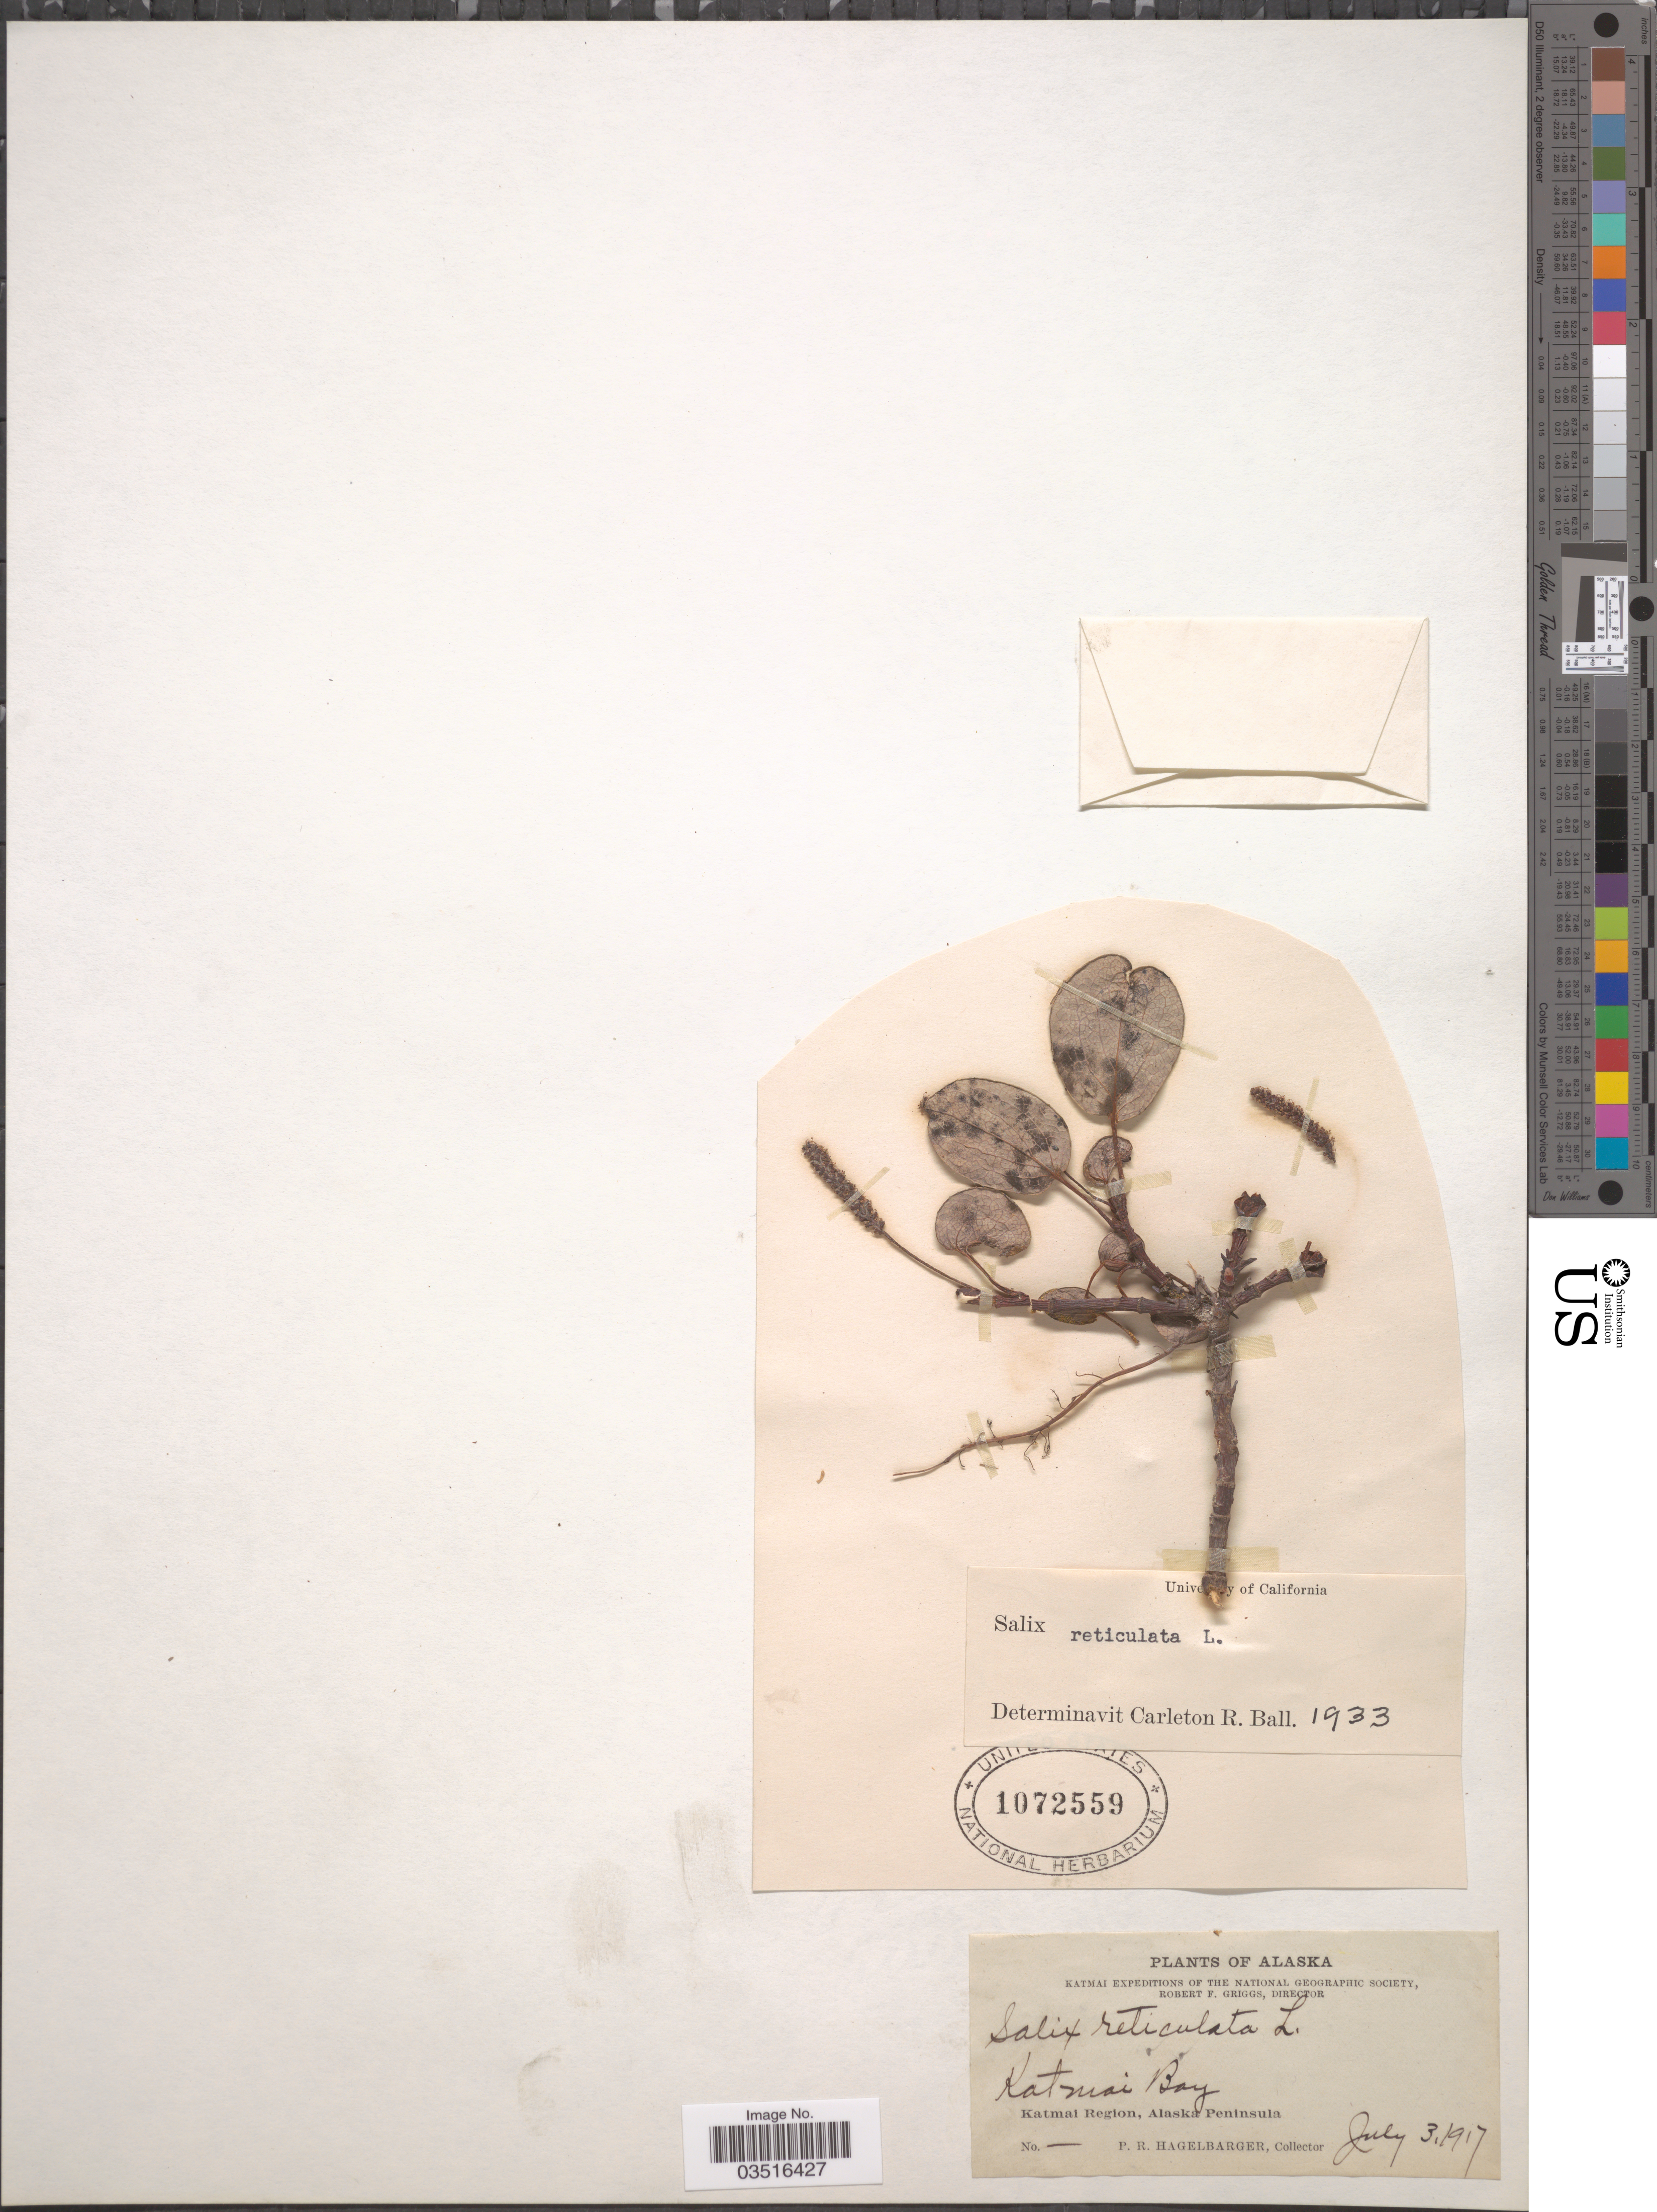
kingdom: Plantae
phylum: Tracheophyta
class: Magnoliopsida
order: Malpighiales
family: Salicaceae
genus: Salix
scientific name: Salix reticulata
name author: L.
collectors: P. Hagelbarger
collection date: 1917-07-03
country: United States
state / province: Alaska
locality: Katmai Bay. Katmai Region, Alaska Peninsula.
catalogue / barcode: US 1072559